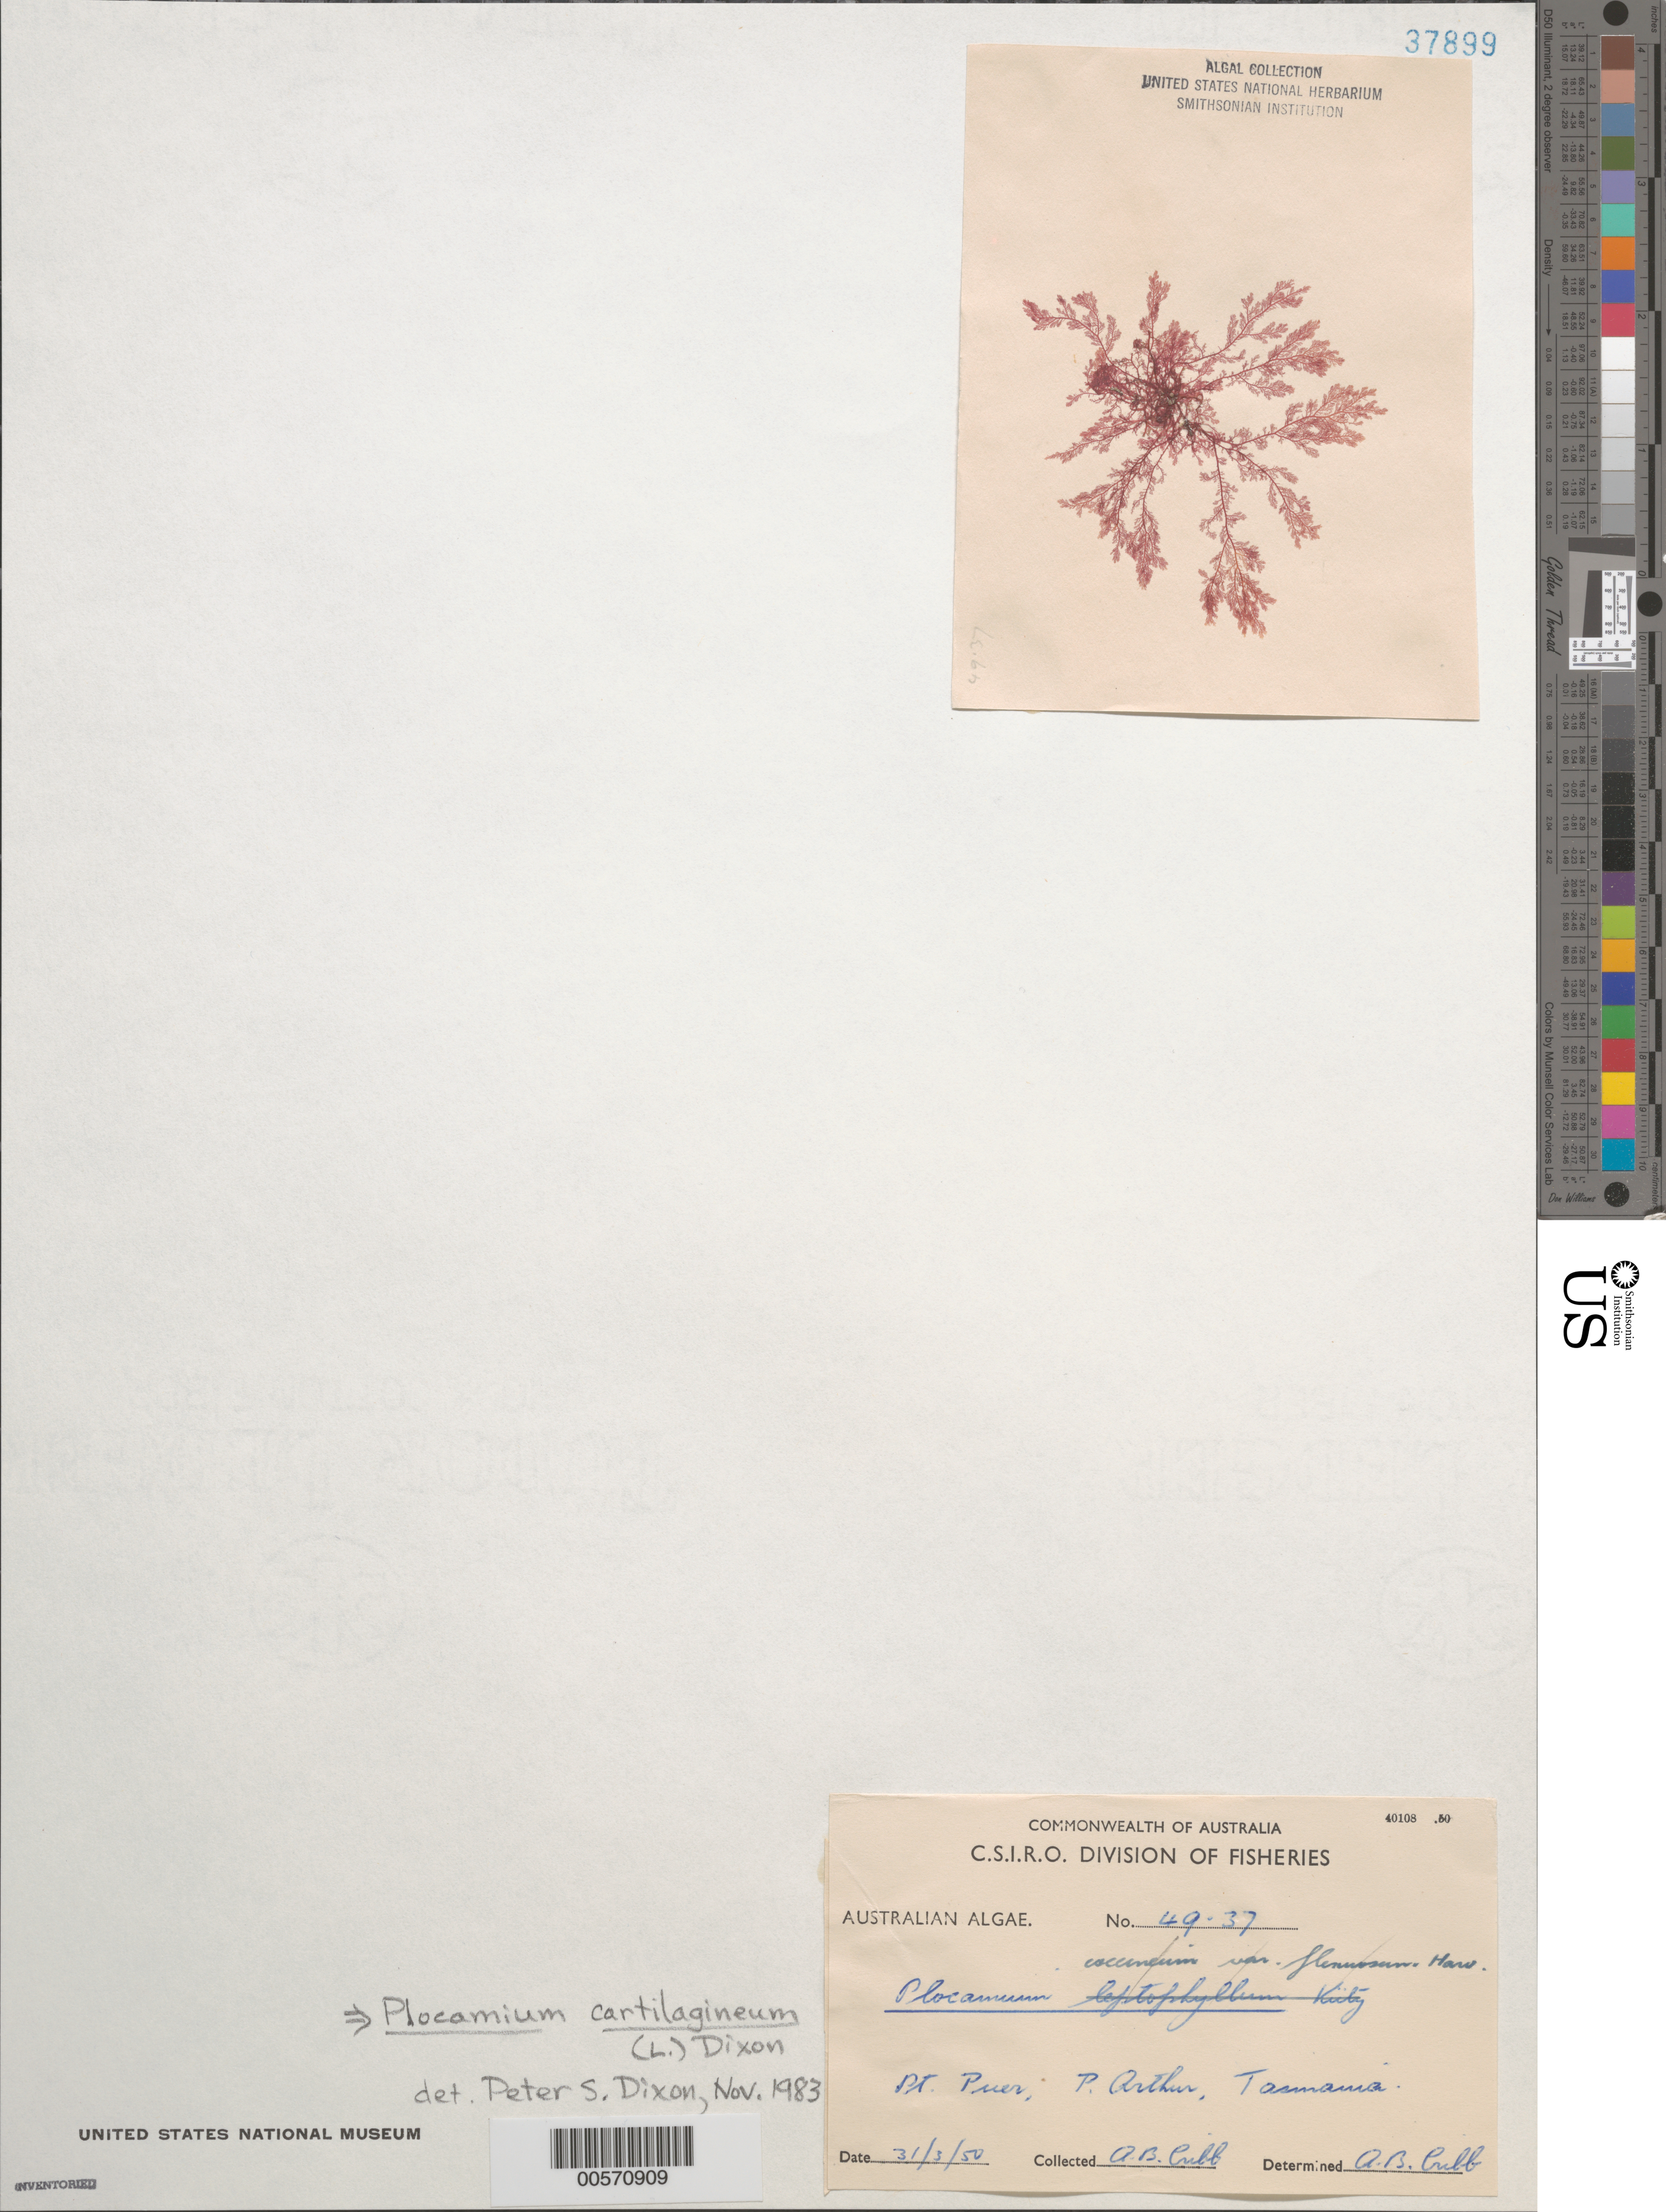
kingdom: Plantae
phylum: Rhodophyta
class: Florideophyceae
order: Plocamiales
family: Plocamiaceae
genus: Plocamium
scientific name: Plocamium cartilagineum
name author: (L.) P.S. Dixon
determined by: Dixon, P. S.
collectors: A. Cribb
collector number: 49.37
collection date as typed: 31 Mar 1950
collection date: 1950-03-31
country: Australia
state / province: Tasmania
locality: Point Prier, Port Arthur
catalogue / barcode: US 37899